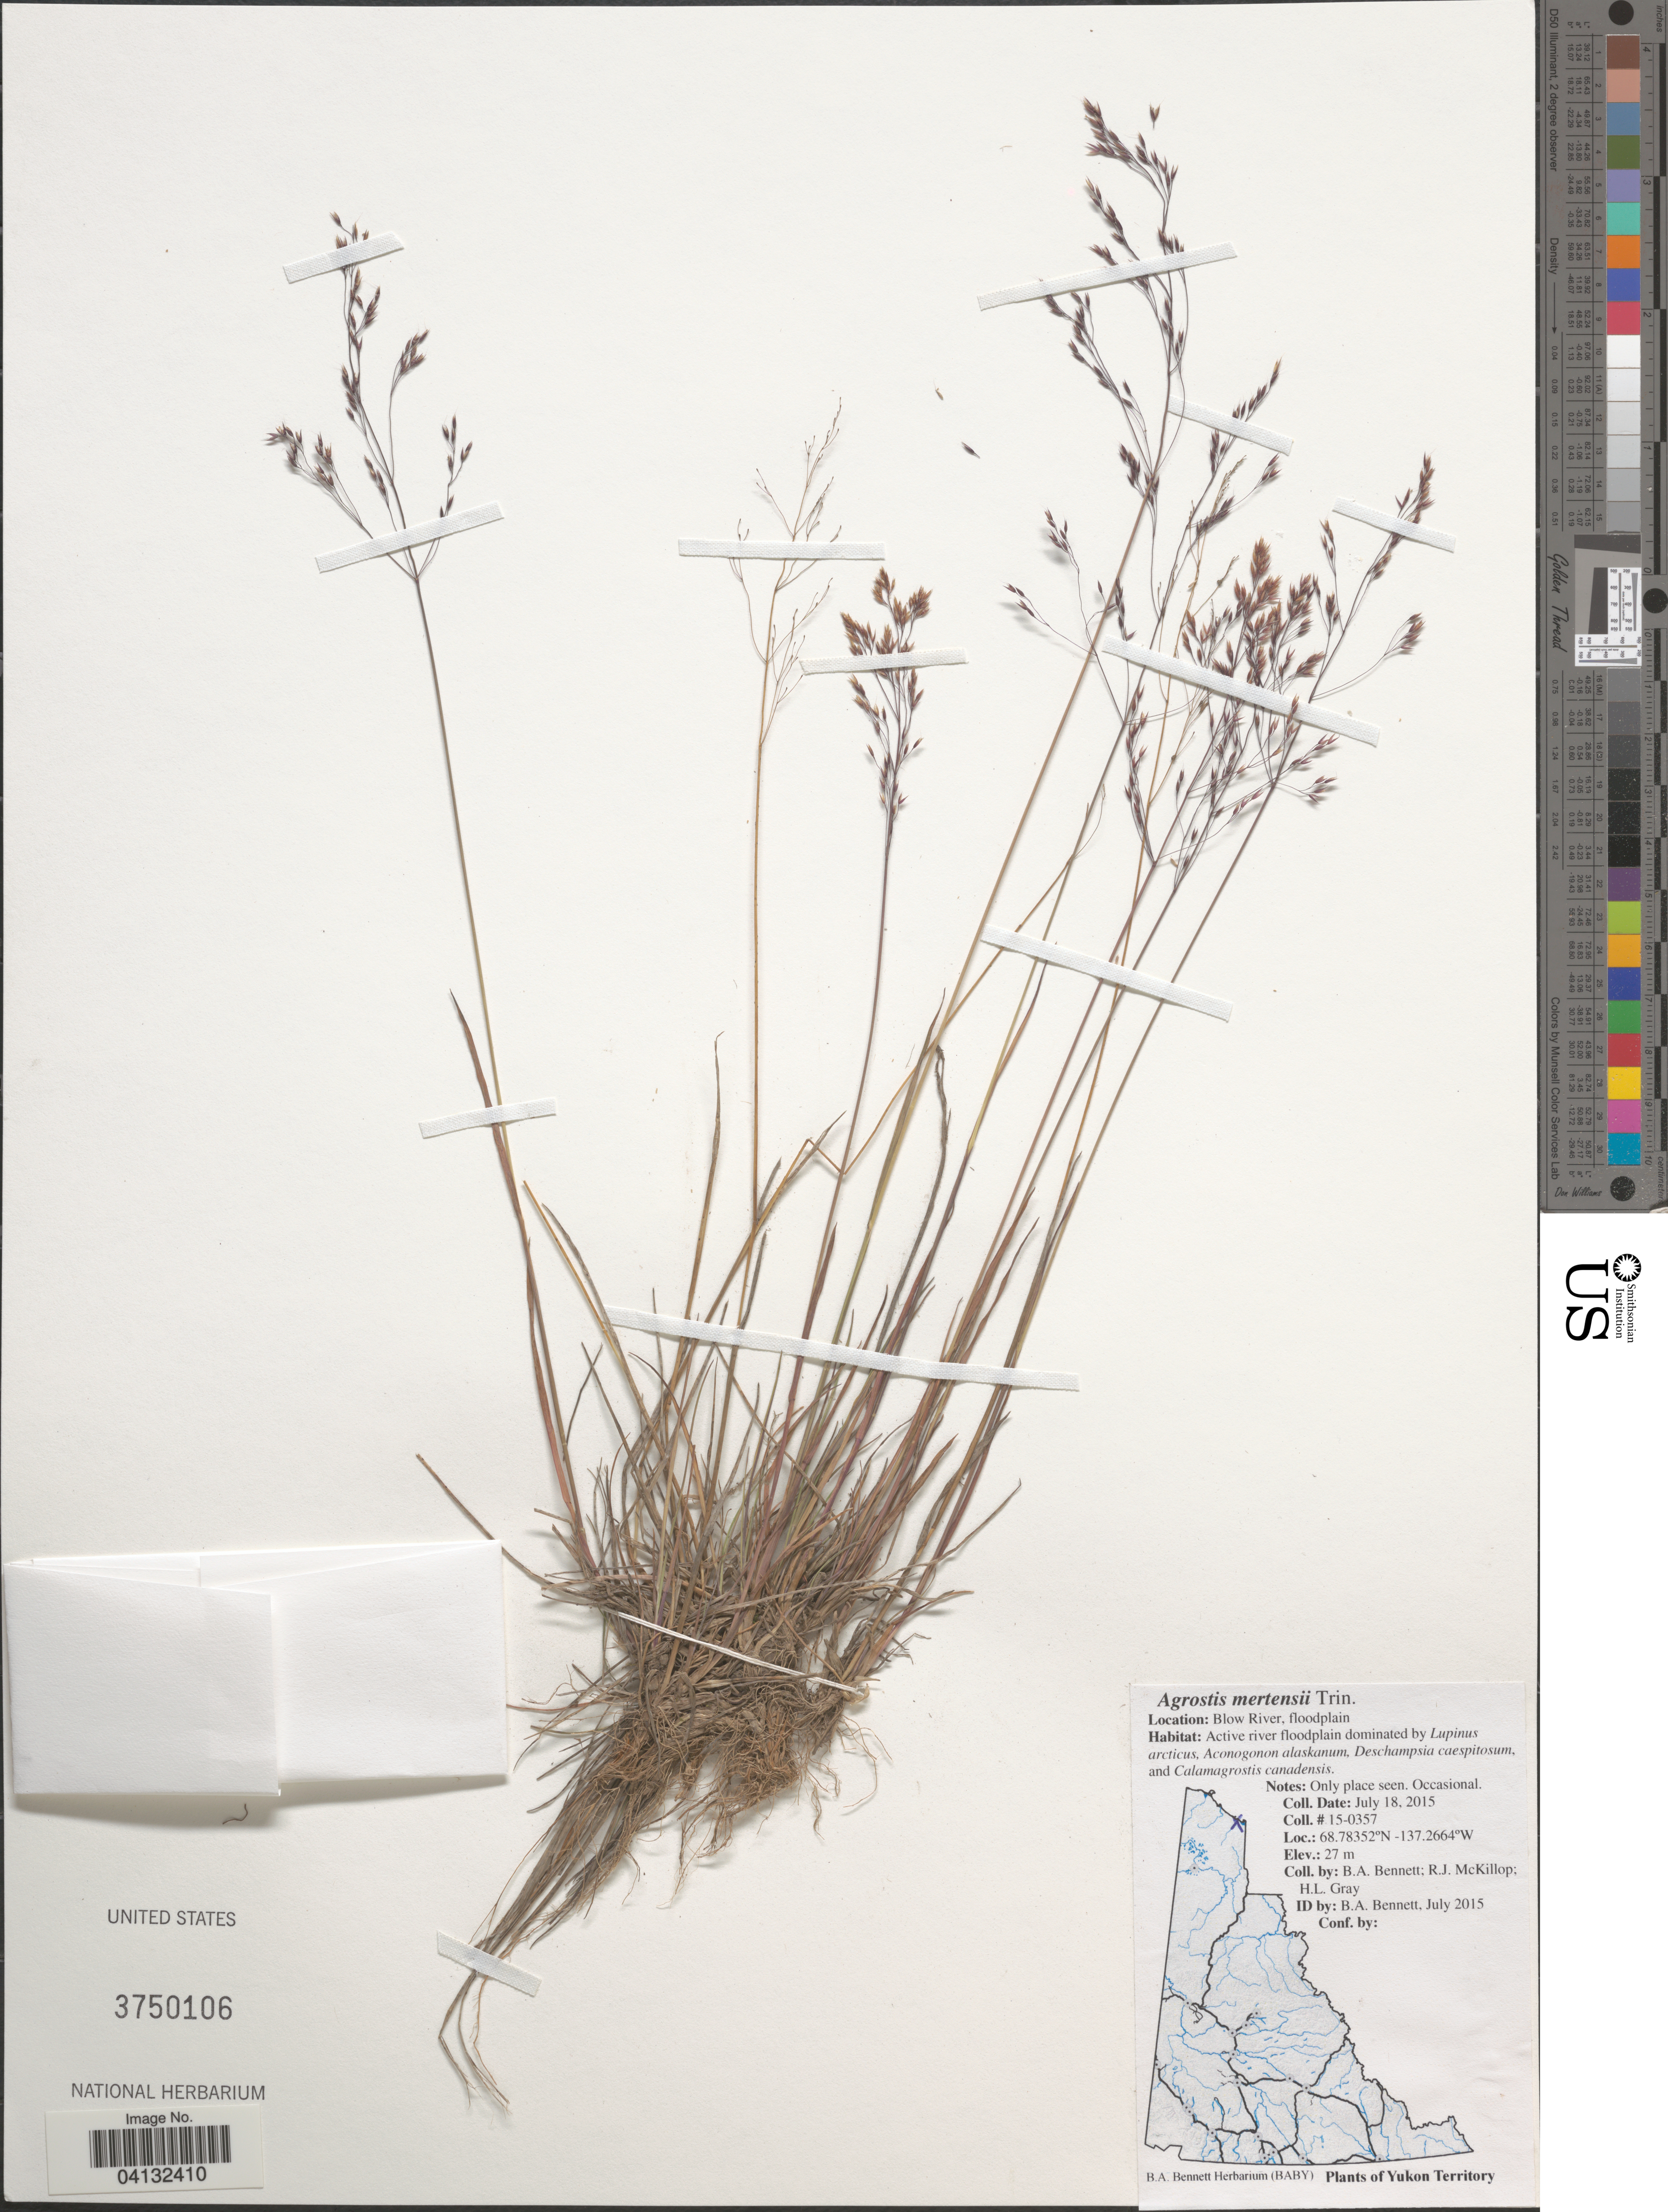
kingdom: Plantae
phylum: Tracheophyta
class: Liliopsida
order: Poales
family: Poaceae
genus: Agrostis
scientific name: Agrostis mertensii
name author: Trin.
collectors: B. A. Bennett, R. McKillop & H. Gray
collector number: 15-0357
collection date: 2015-07-18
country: Canada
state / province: Yukon Territory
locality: Blow River, floodplain.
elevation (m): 27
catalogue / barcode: US 3750106